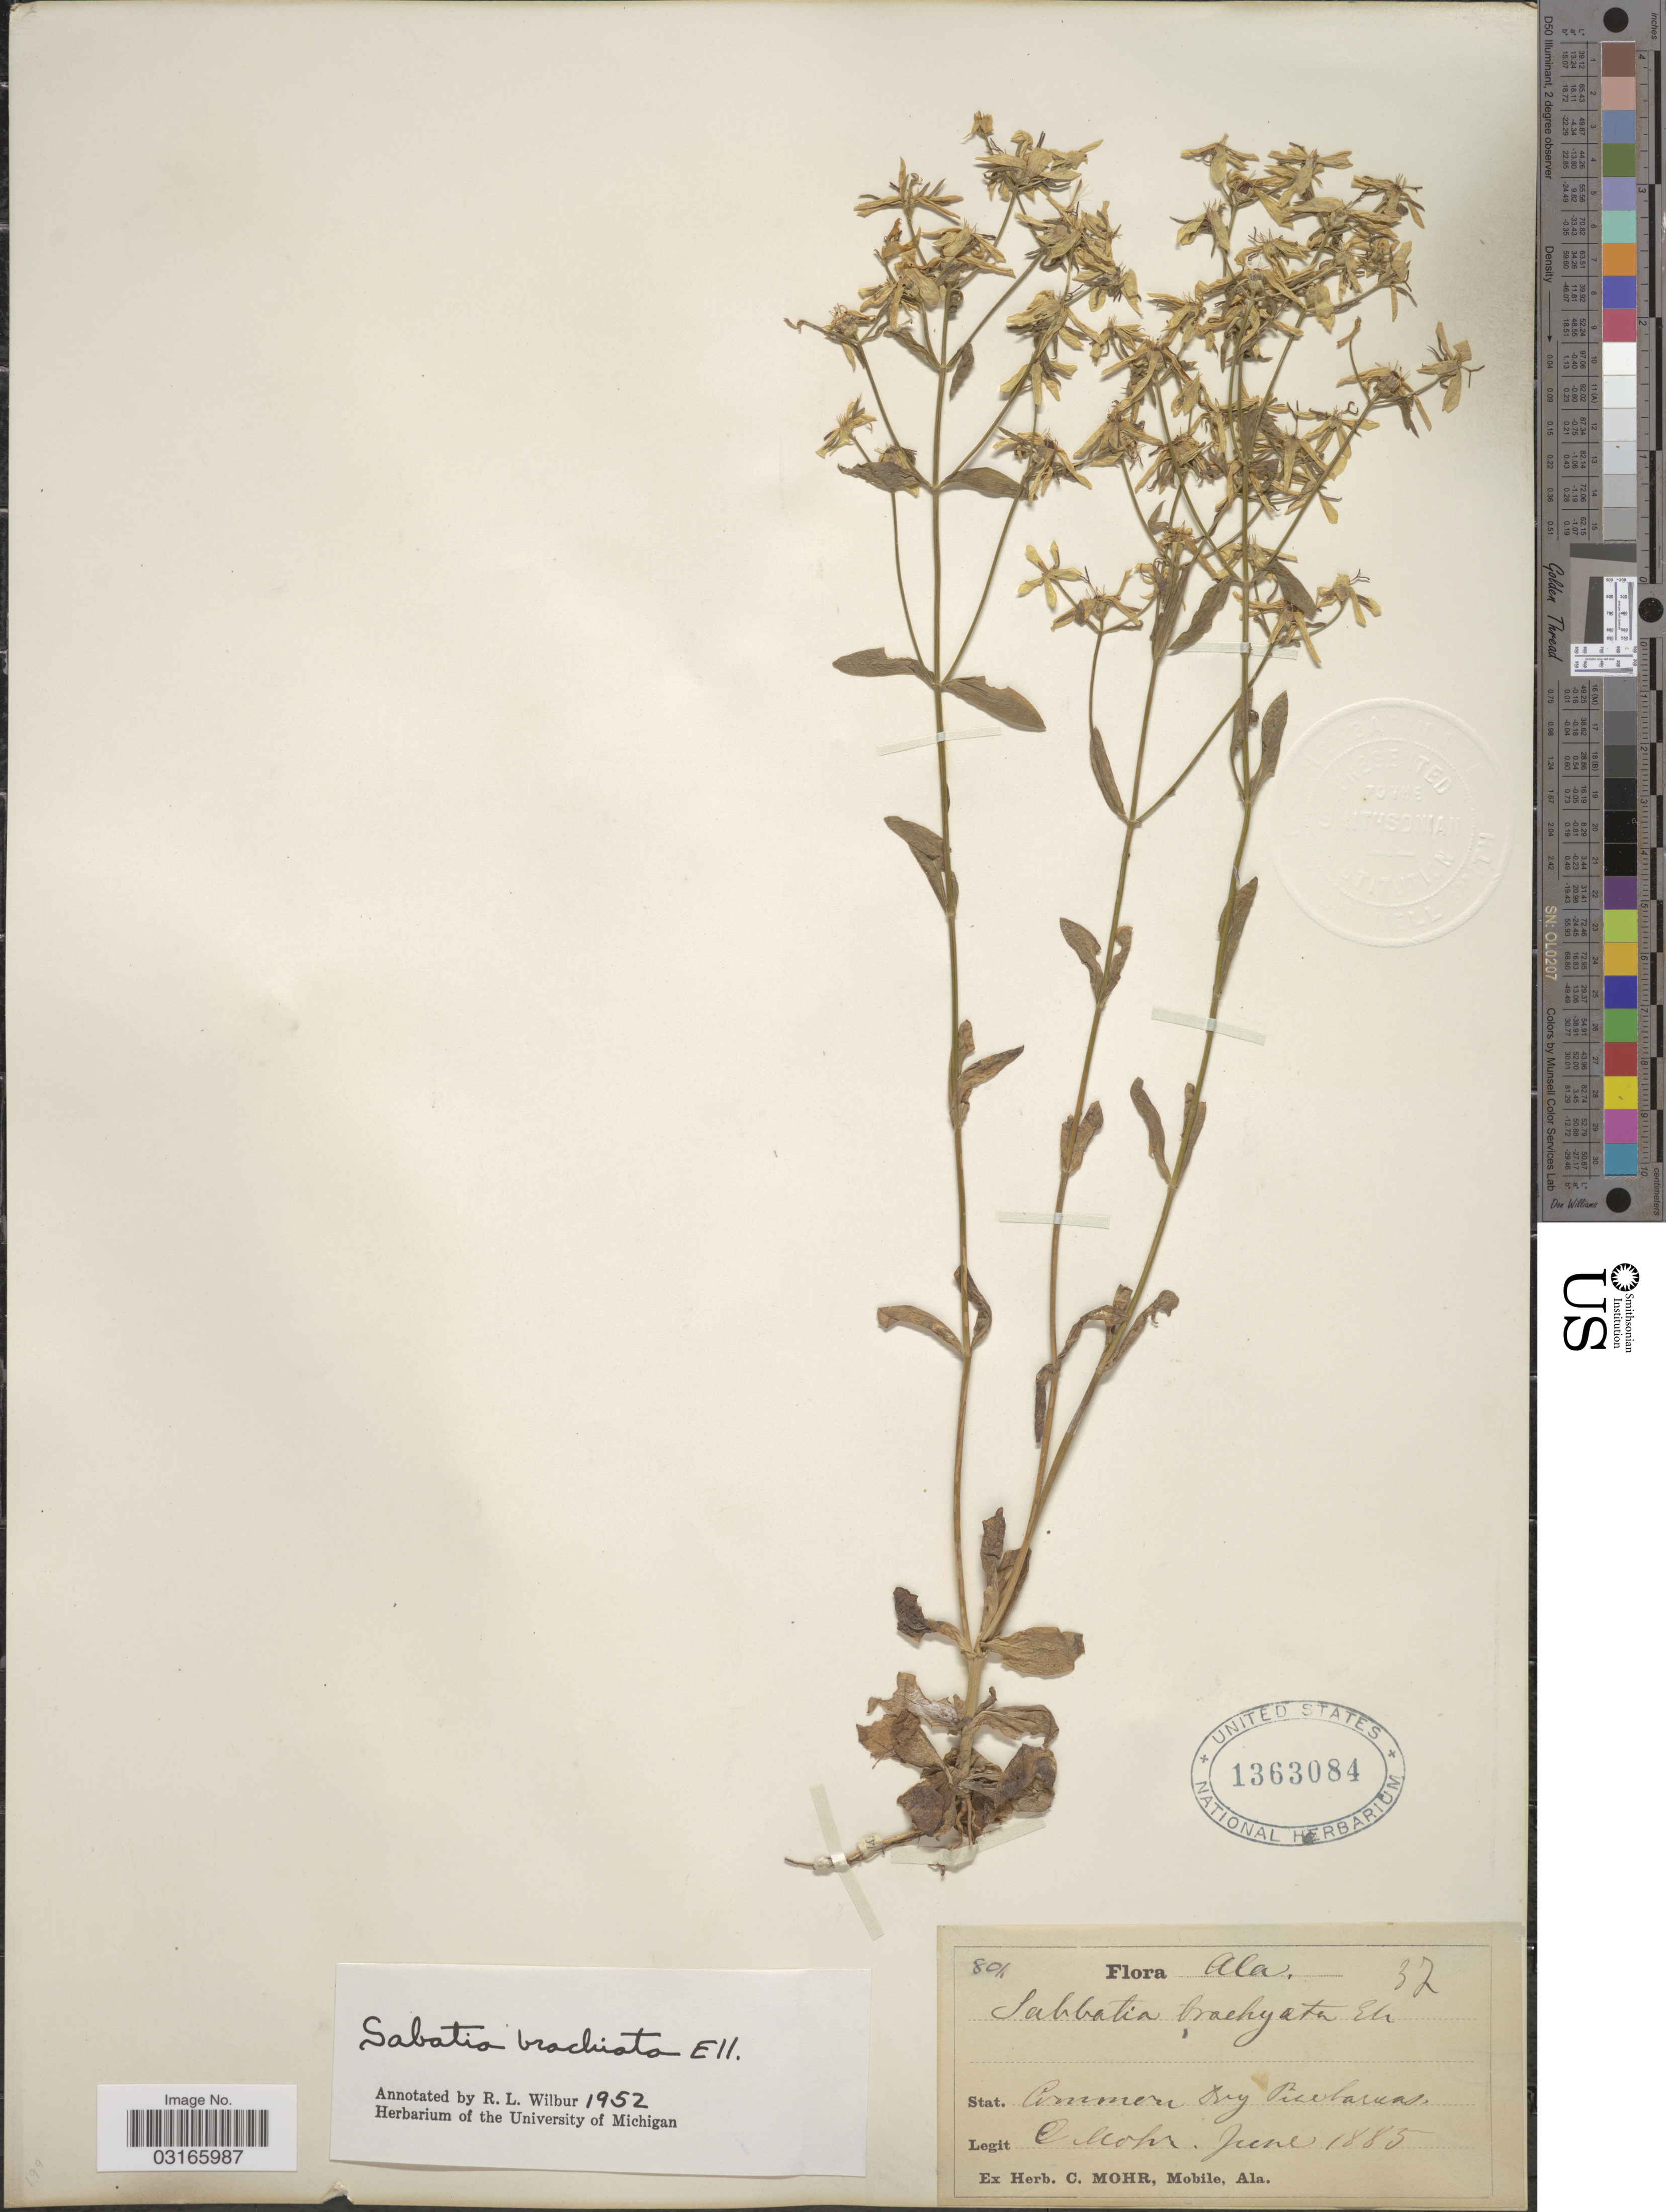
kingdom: Plantae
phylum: Tracheophyta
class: Magnoliopsida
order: Gentianales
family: Gentianaceae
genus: Sabatia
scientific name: Sabatia brachiata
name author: Elliott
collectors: C. T. Mohr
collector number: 801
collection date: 1885-06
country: United States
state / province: Alabama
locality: Stat. Common dry Pinebarrens.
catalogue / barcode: US 1363084